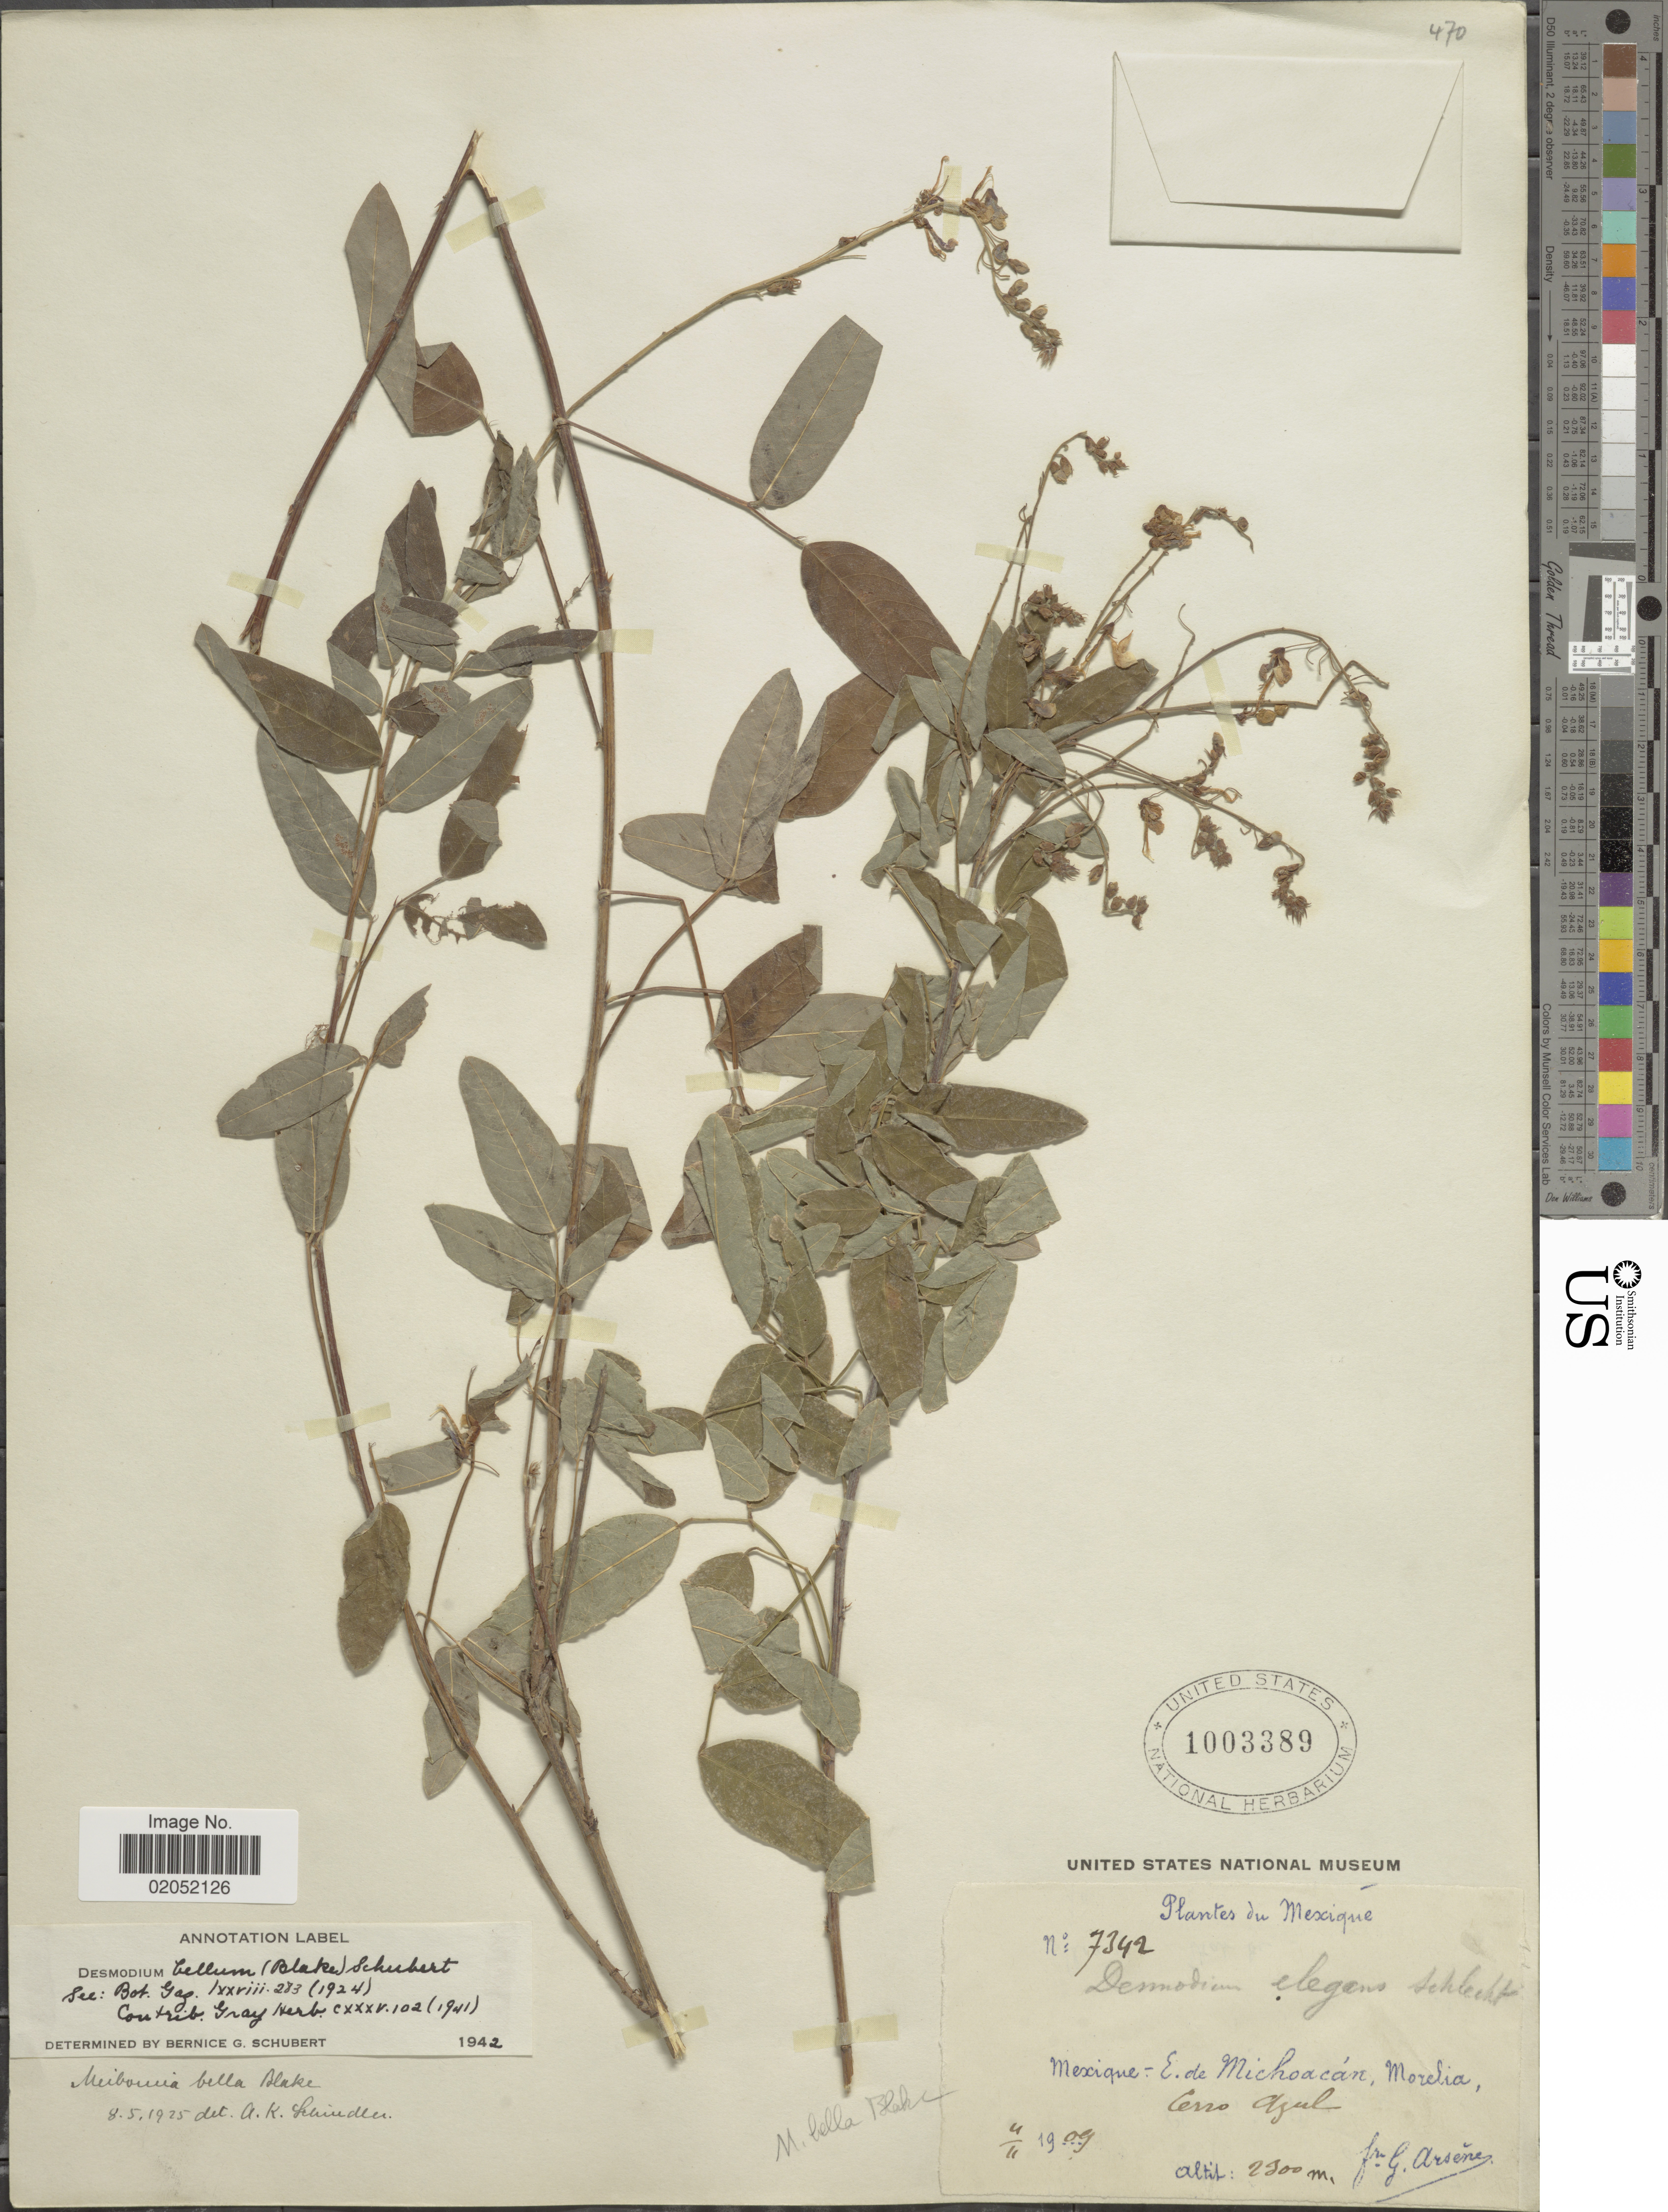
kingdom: Plantae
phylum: Tracheophyta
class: Magnoliopsida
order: Fabales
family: Fabaceae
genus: Desmodium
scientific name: Desmodium bellum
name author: (S.F. Blake) B.G. Schub.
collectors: Bro. G. Arsène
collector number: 7342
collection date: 1909-11-04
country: Mexico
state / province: Michoacán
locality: E. de Michoacan, Morelia Cerro Azul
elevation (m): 2300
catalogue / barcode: US 1003389